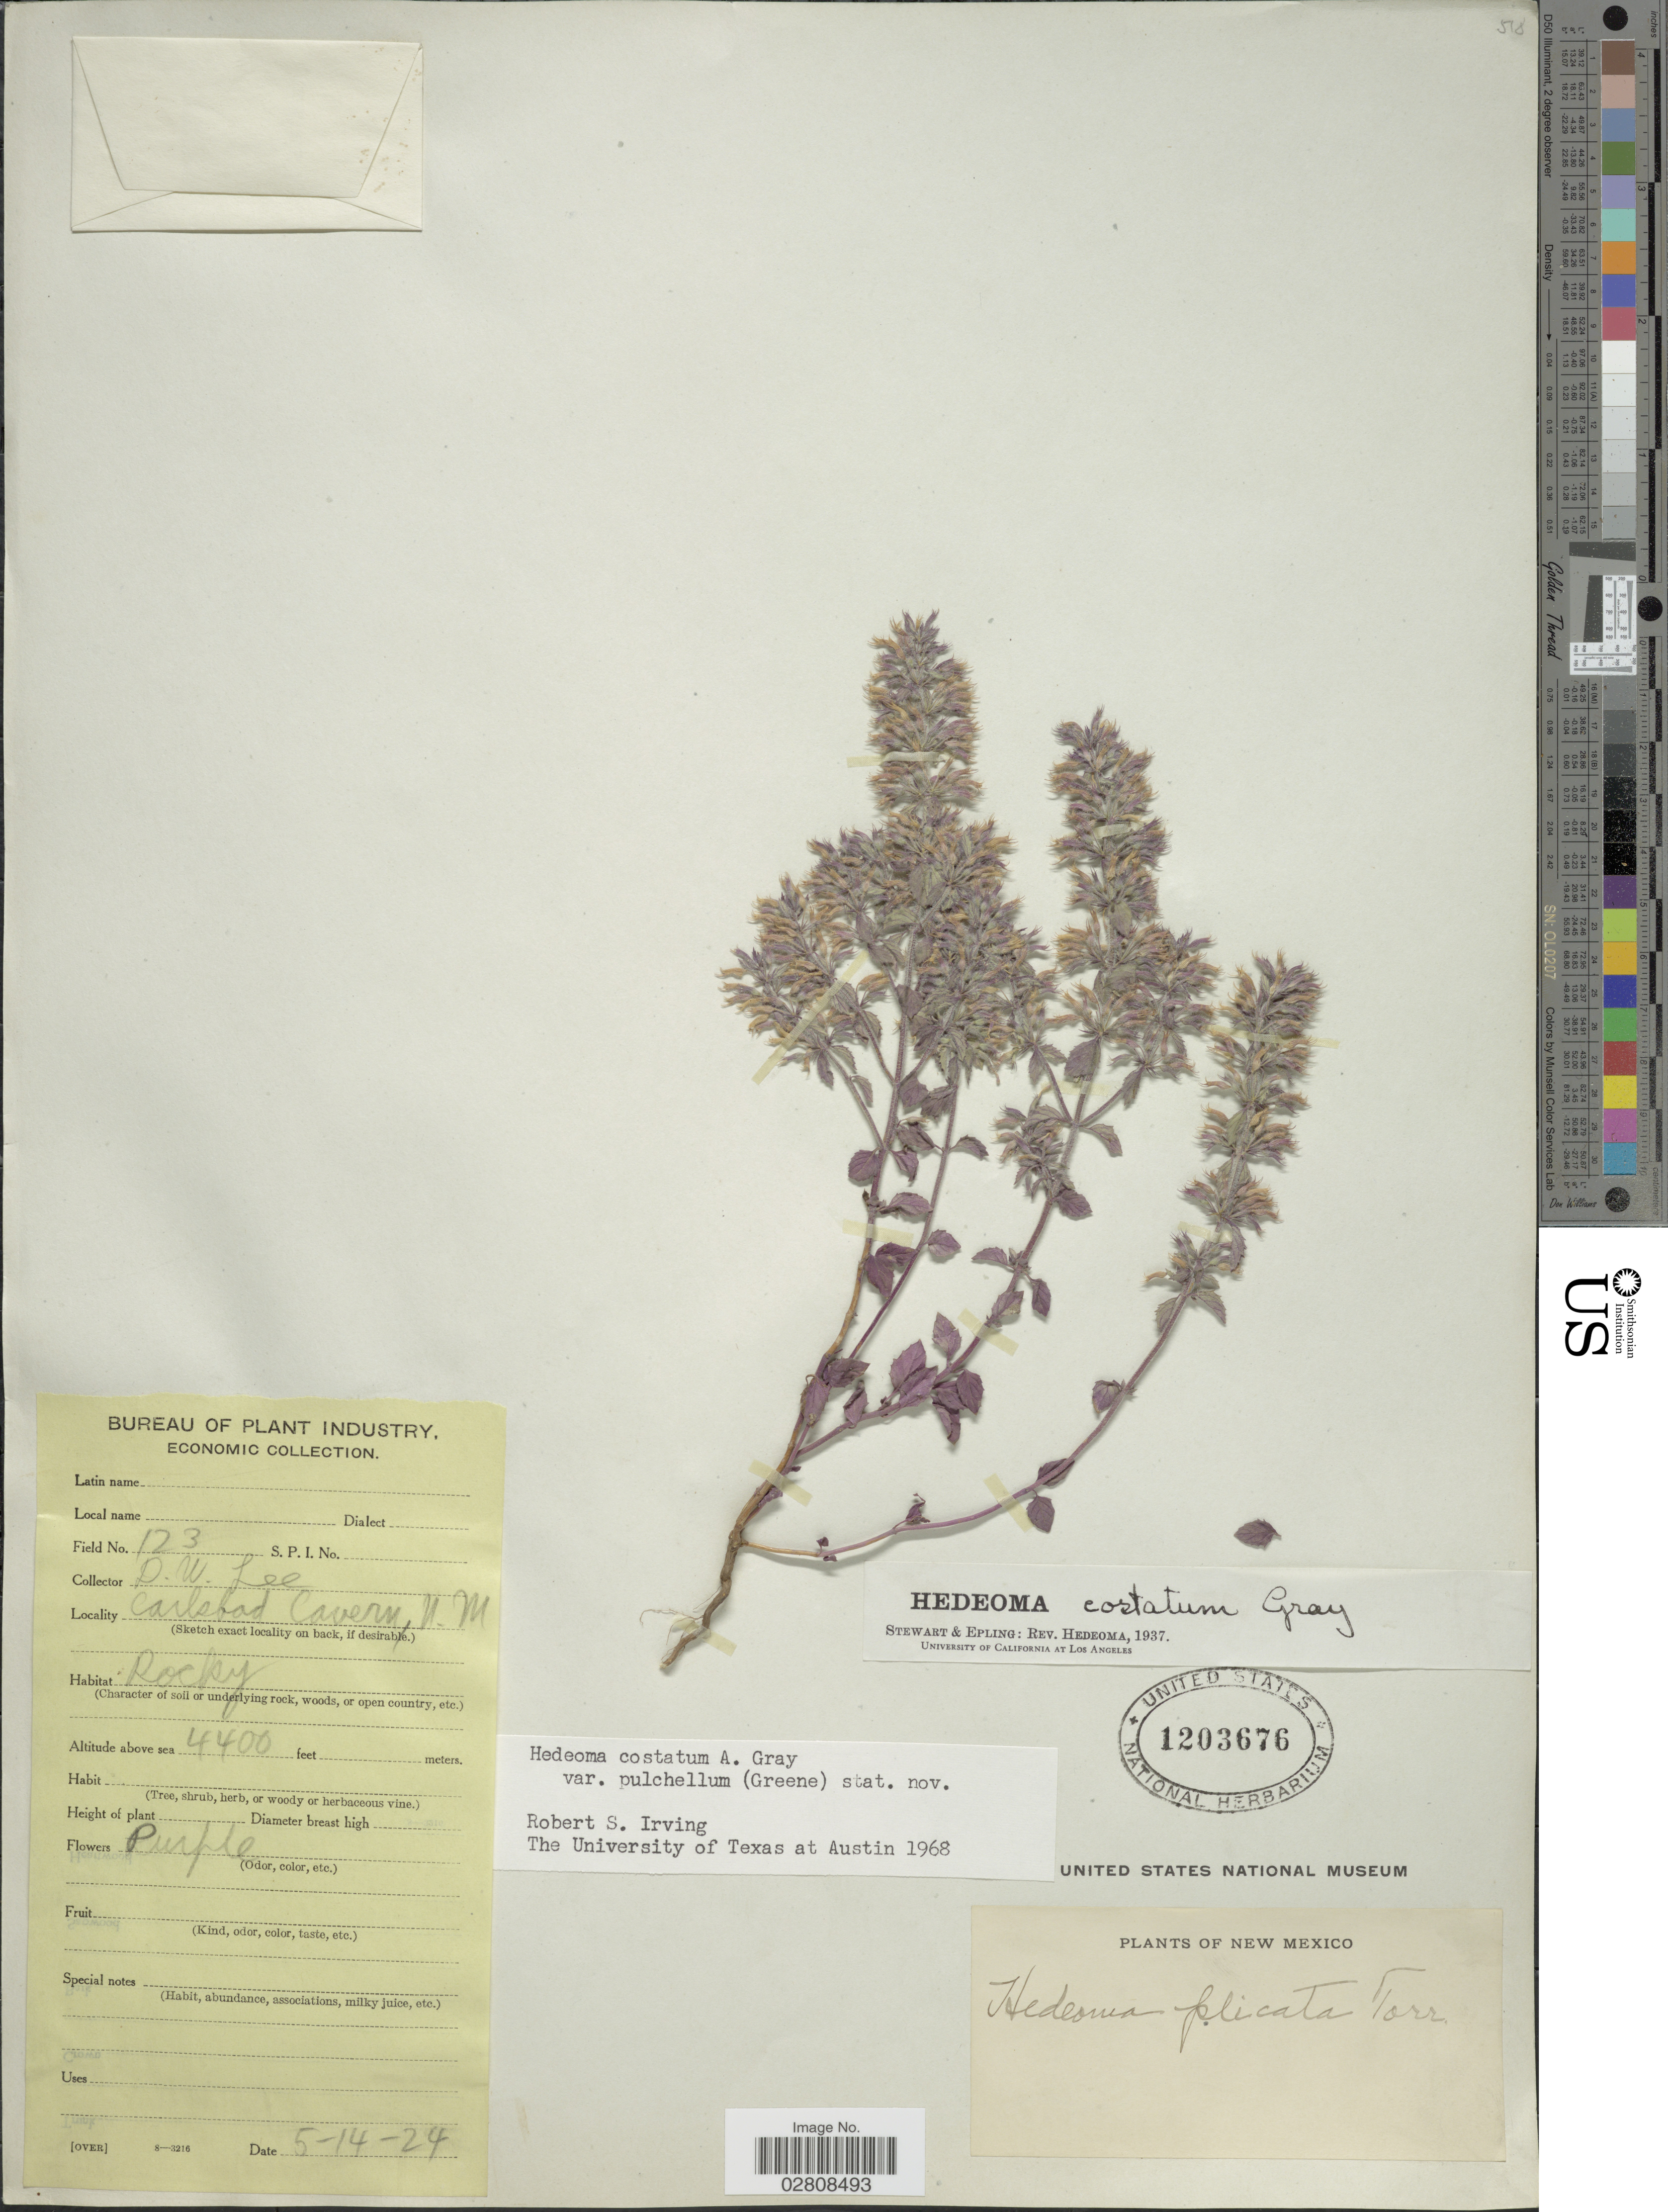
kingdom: Plantae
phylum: Tracheophyta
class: Magnoliopsida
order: Lamiales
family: Lamiaceae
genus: Hedeoma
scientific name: Hedeoma costata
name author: A. Gray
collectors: D. Lee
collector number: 123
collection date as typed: Transcribed d/m/y: 14/5/24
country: United States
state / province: New Mexico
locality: Carlsbad Cavern.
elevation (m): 1341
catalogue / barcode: US 1203676